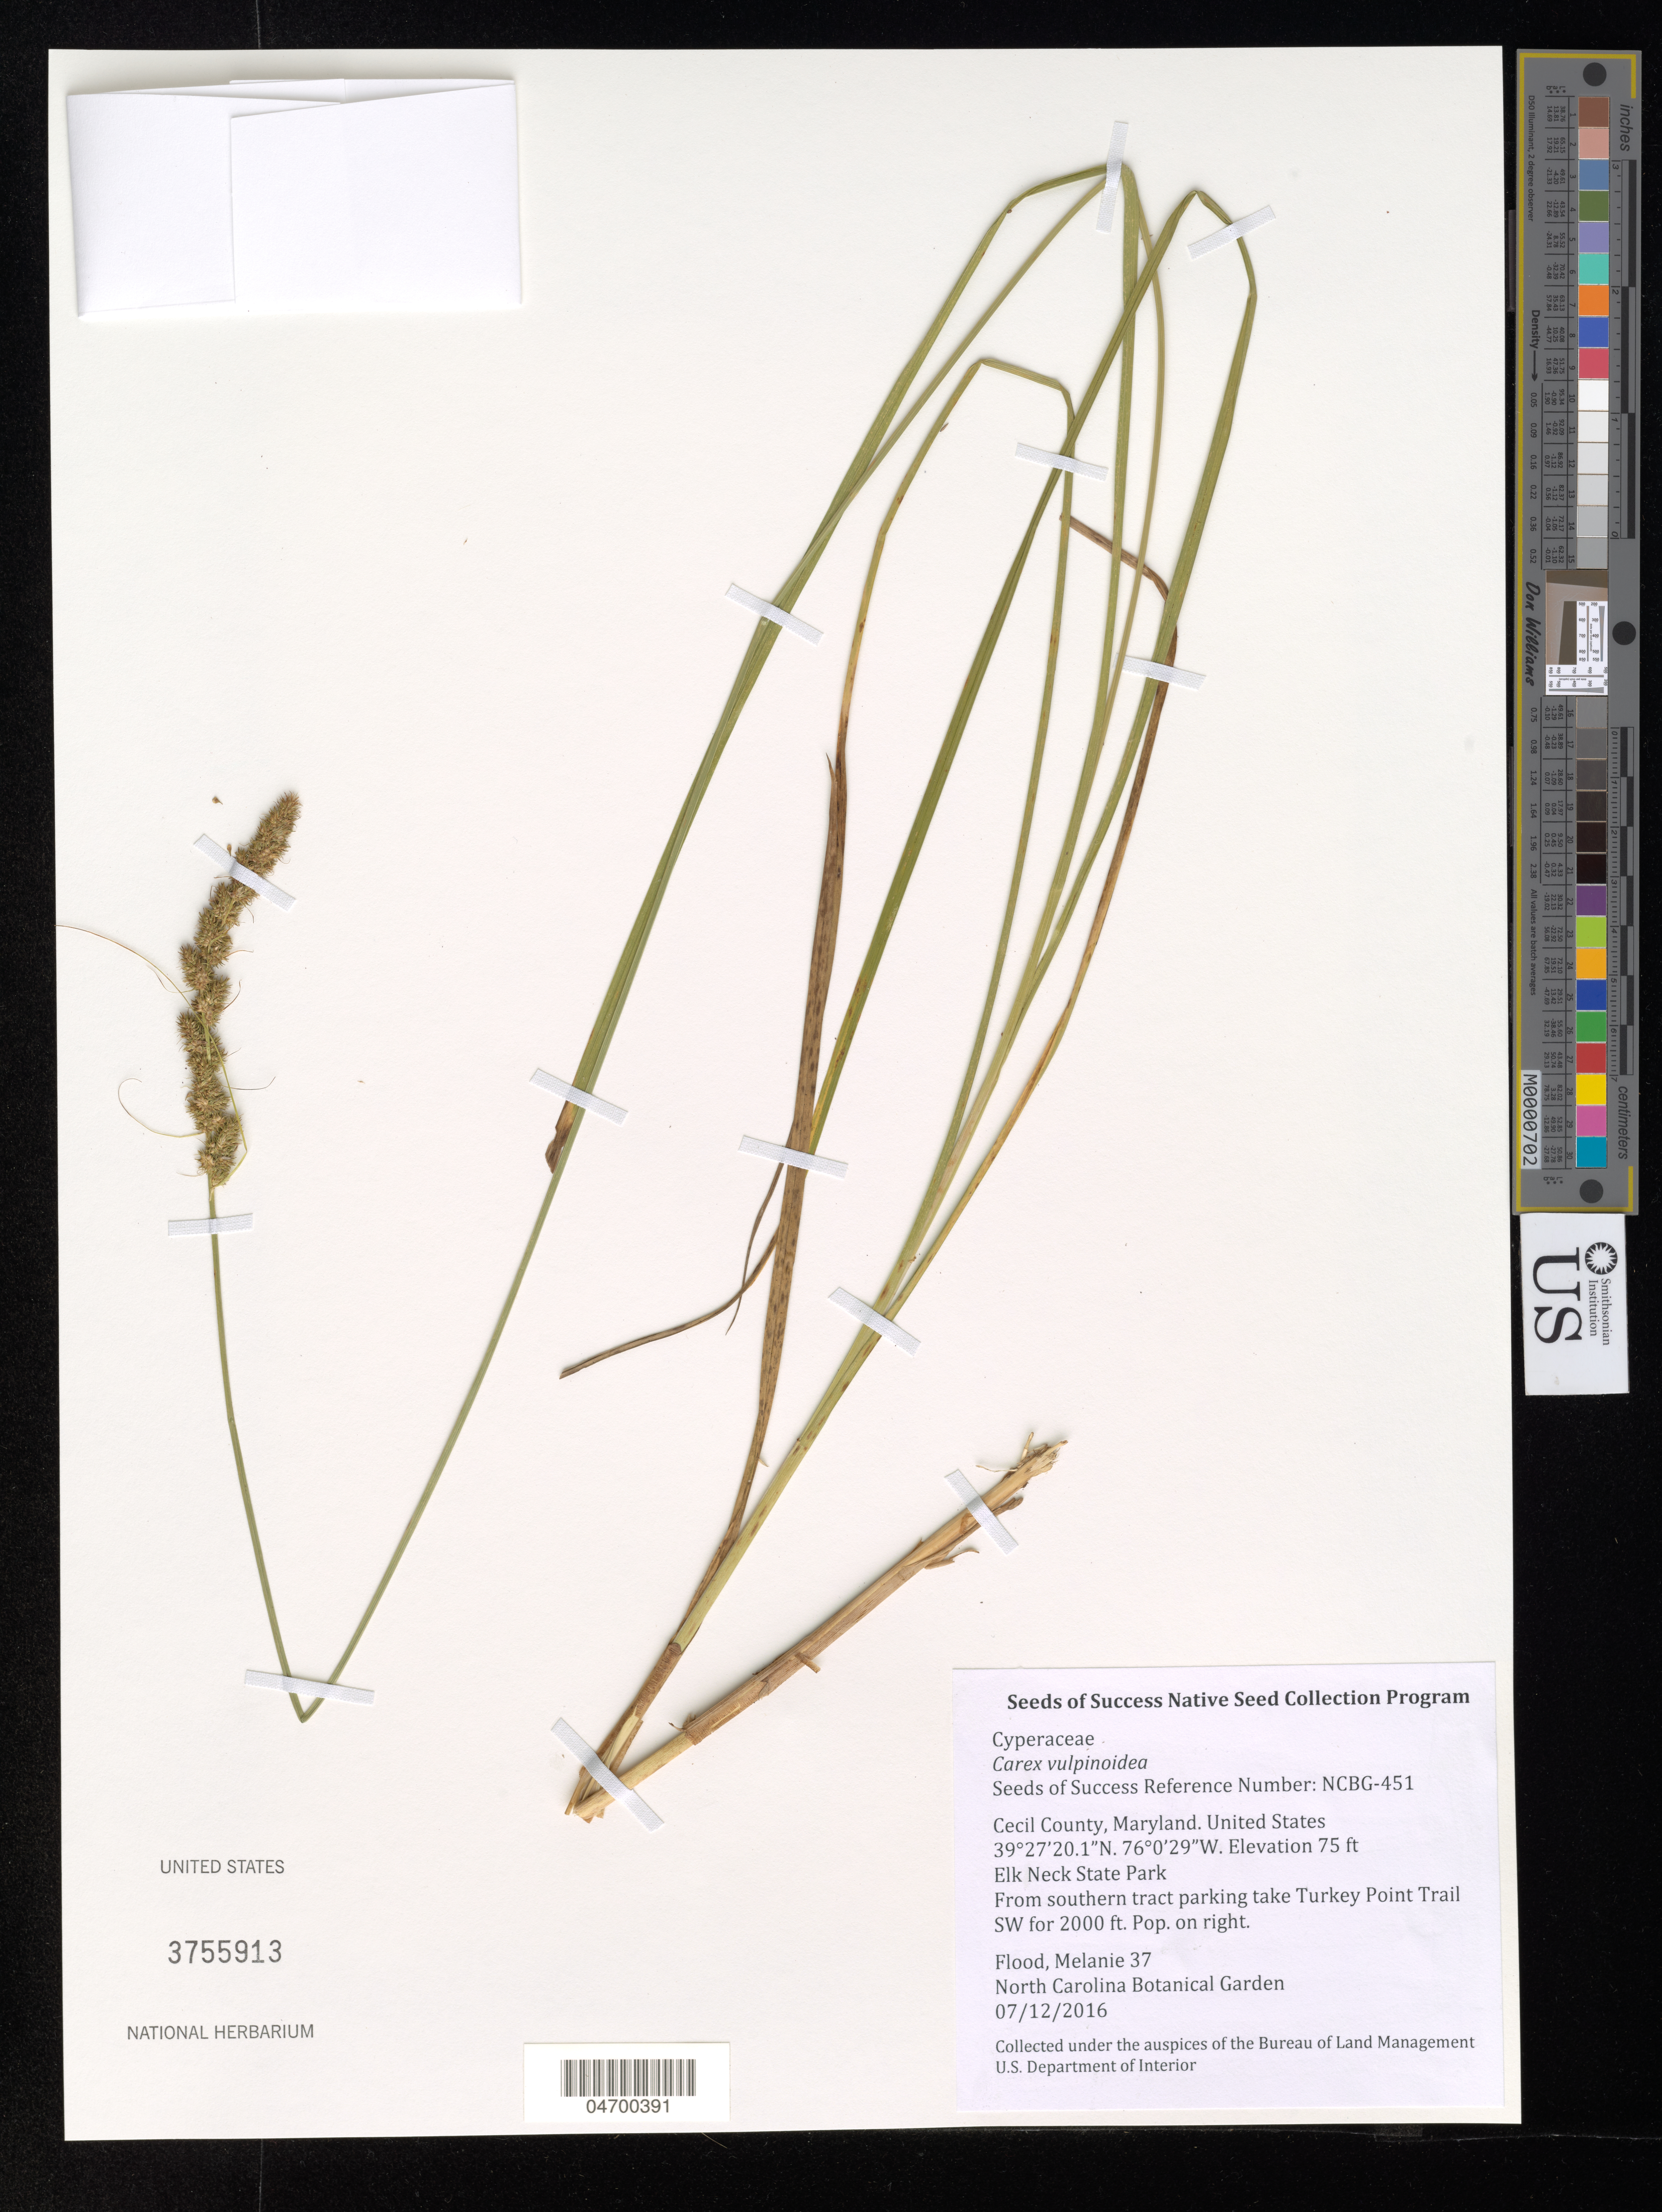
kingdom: Plantae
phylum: Tracheophyta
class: Liliopsida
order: Poales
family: Cyperaceae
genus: Carex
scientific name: Carex vulpinoidea Michx.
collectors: M. Flood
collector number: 37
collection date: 2016-07-12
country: United States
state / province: Maryland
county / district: Cecil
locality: Cecil County. Elk Neck State Park. From southern tract parking take Turkey Point Trail SW for 2000 ft. Pop. on right.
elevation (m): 23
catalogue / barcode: US 3755913